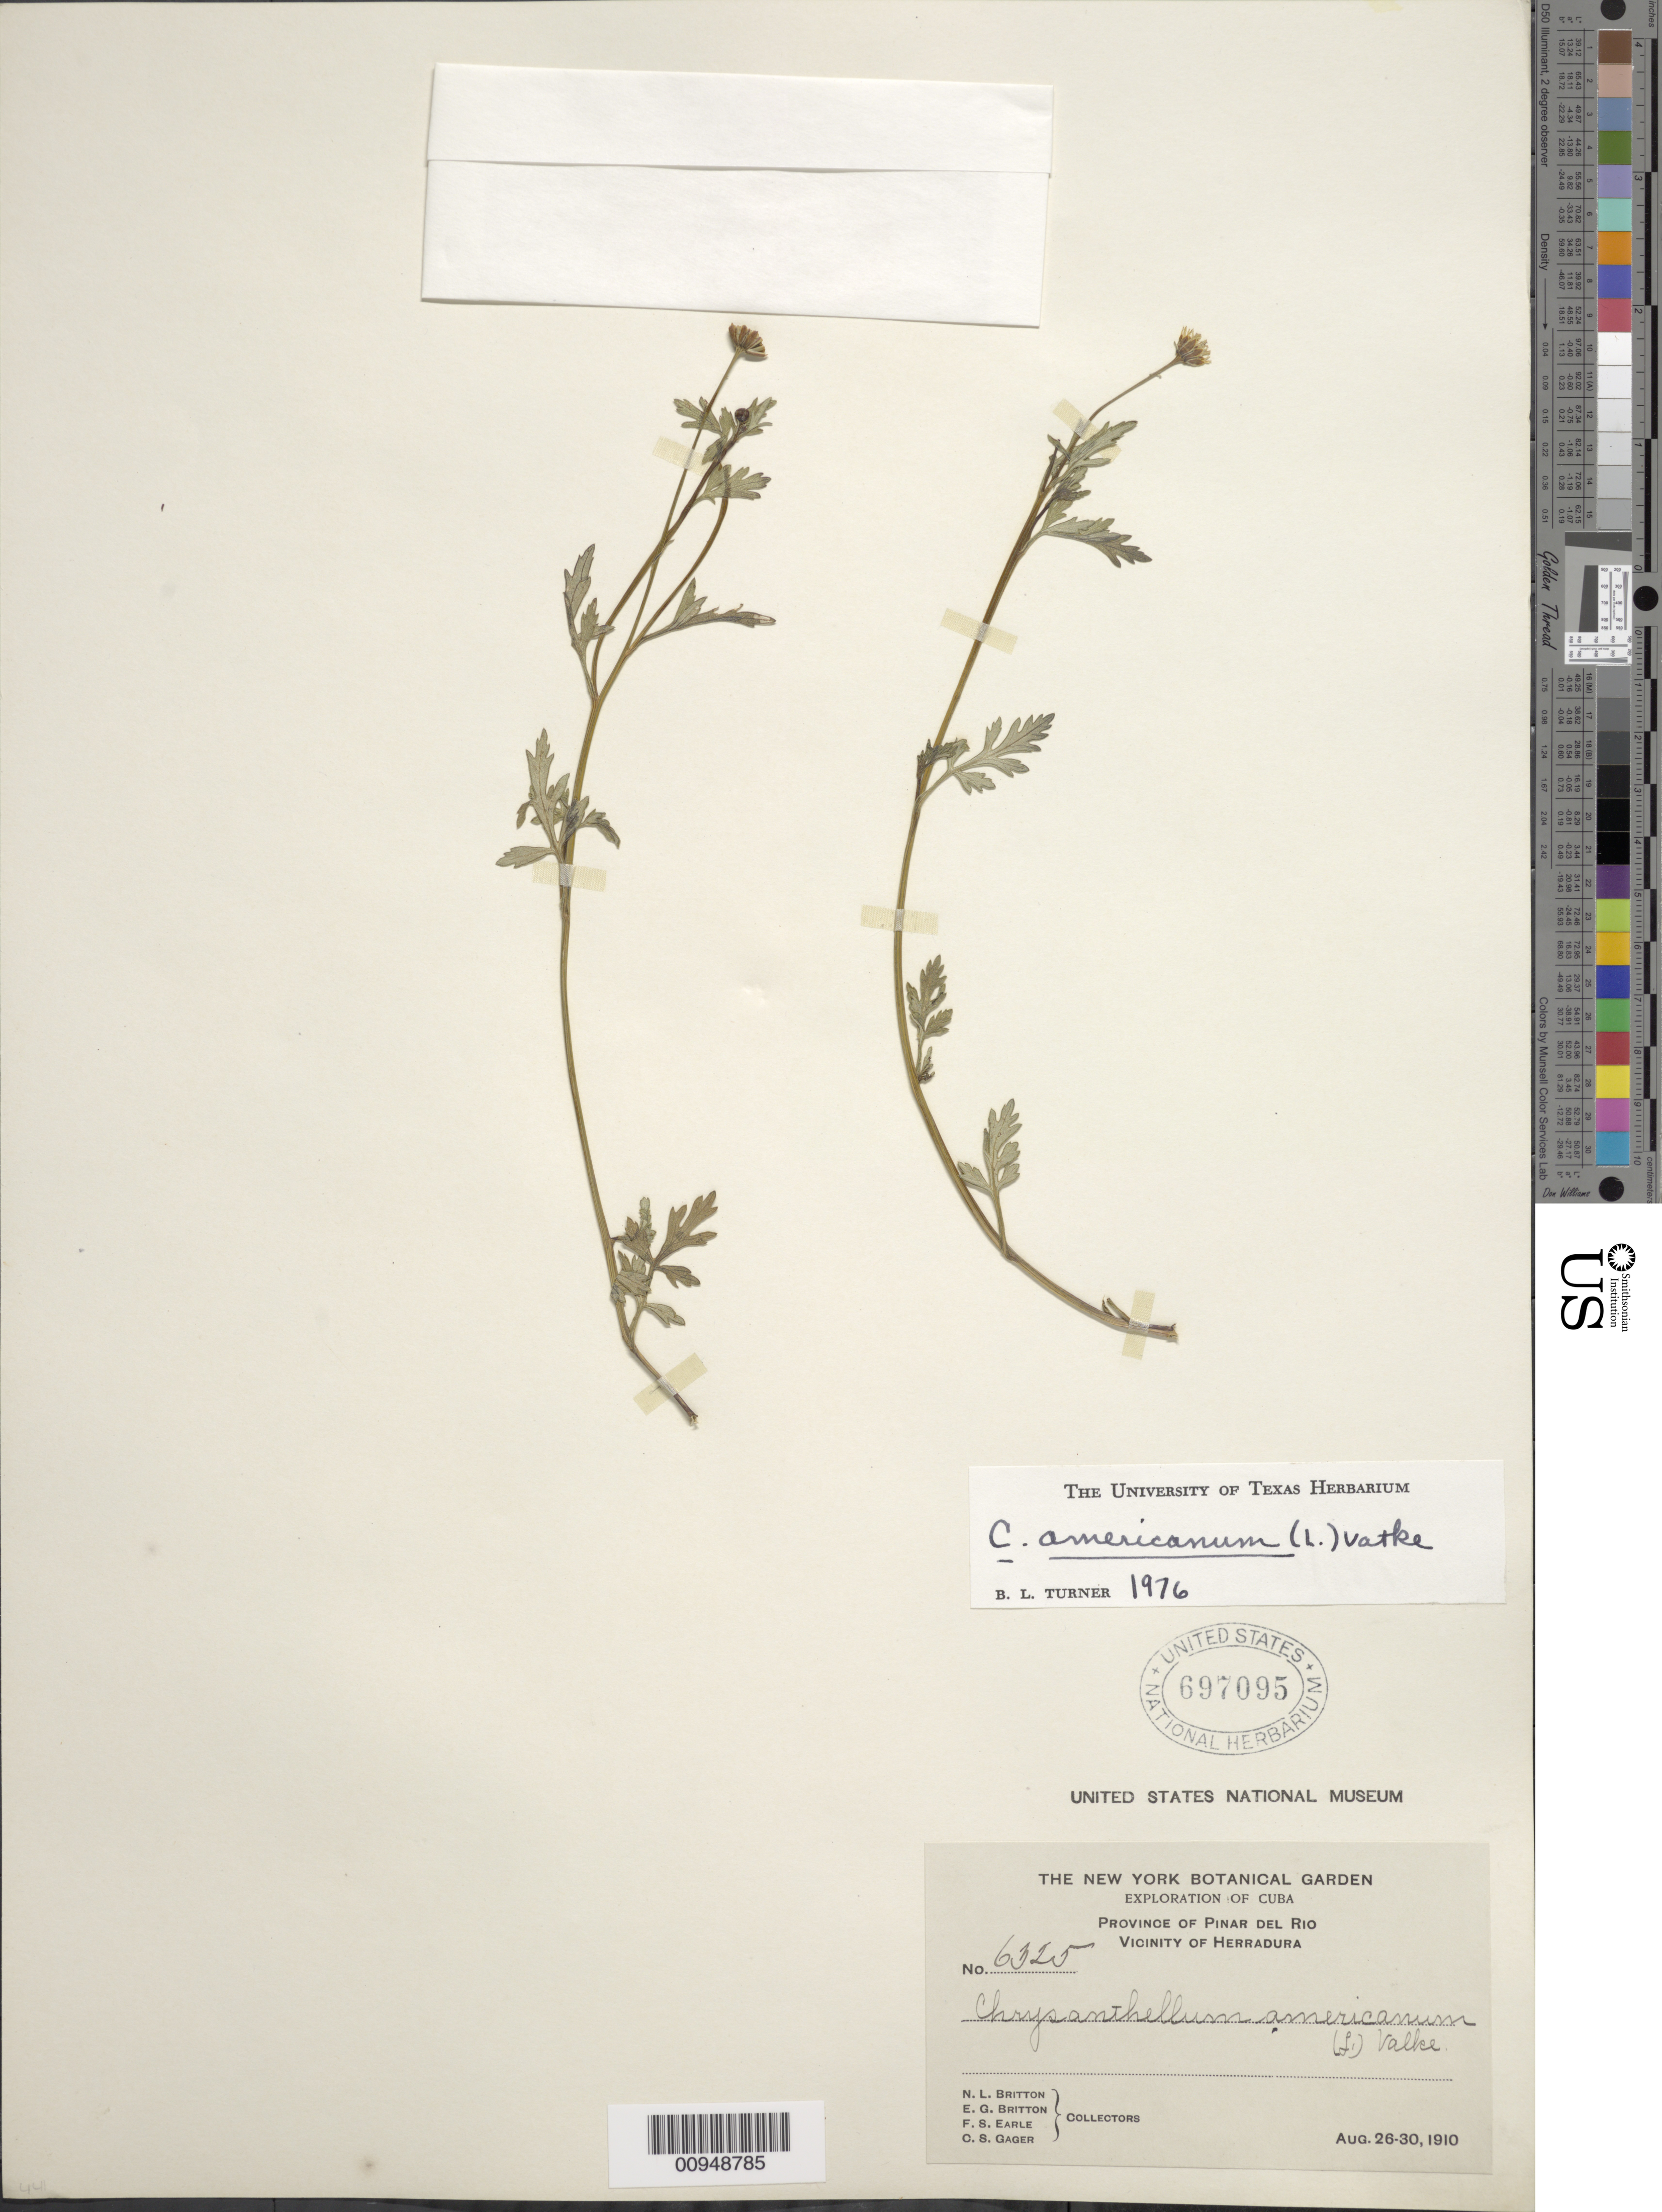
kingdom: Plantae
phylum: Tracheophyta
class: Magnoliopsida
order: Asterales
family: Asteraceae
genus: Chrysanthellum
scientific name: Chrysanthellum americanum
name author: (L.) Vatke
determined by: Turner, B. L.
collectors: N. Britton, E. G. Britton, F. S. Earle & C. Gager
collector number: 6325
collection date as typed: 26 Aug 1910 to 30 Aug 1910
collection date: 1910-08-26/1910-08-30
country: Cuba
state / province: Pinar del Rio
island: Cuba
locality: Vicinity of Herradura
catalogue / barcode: US 697095